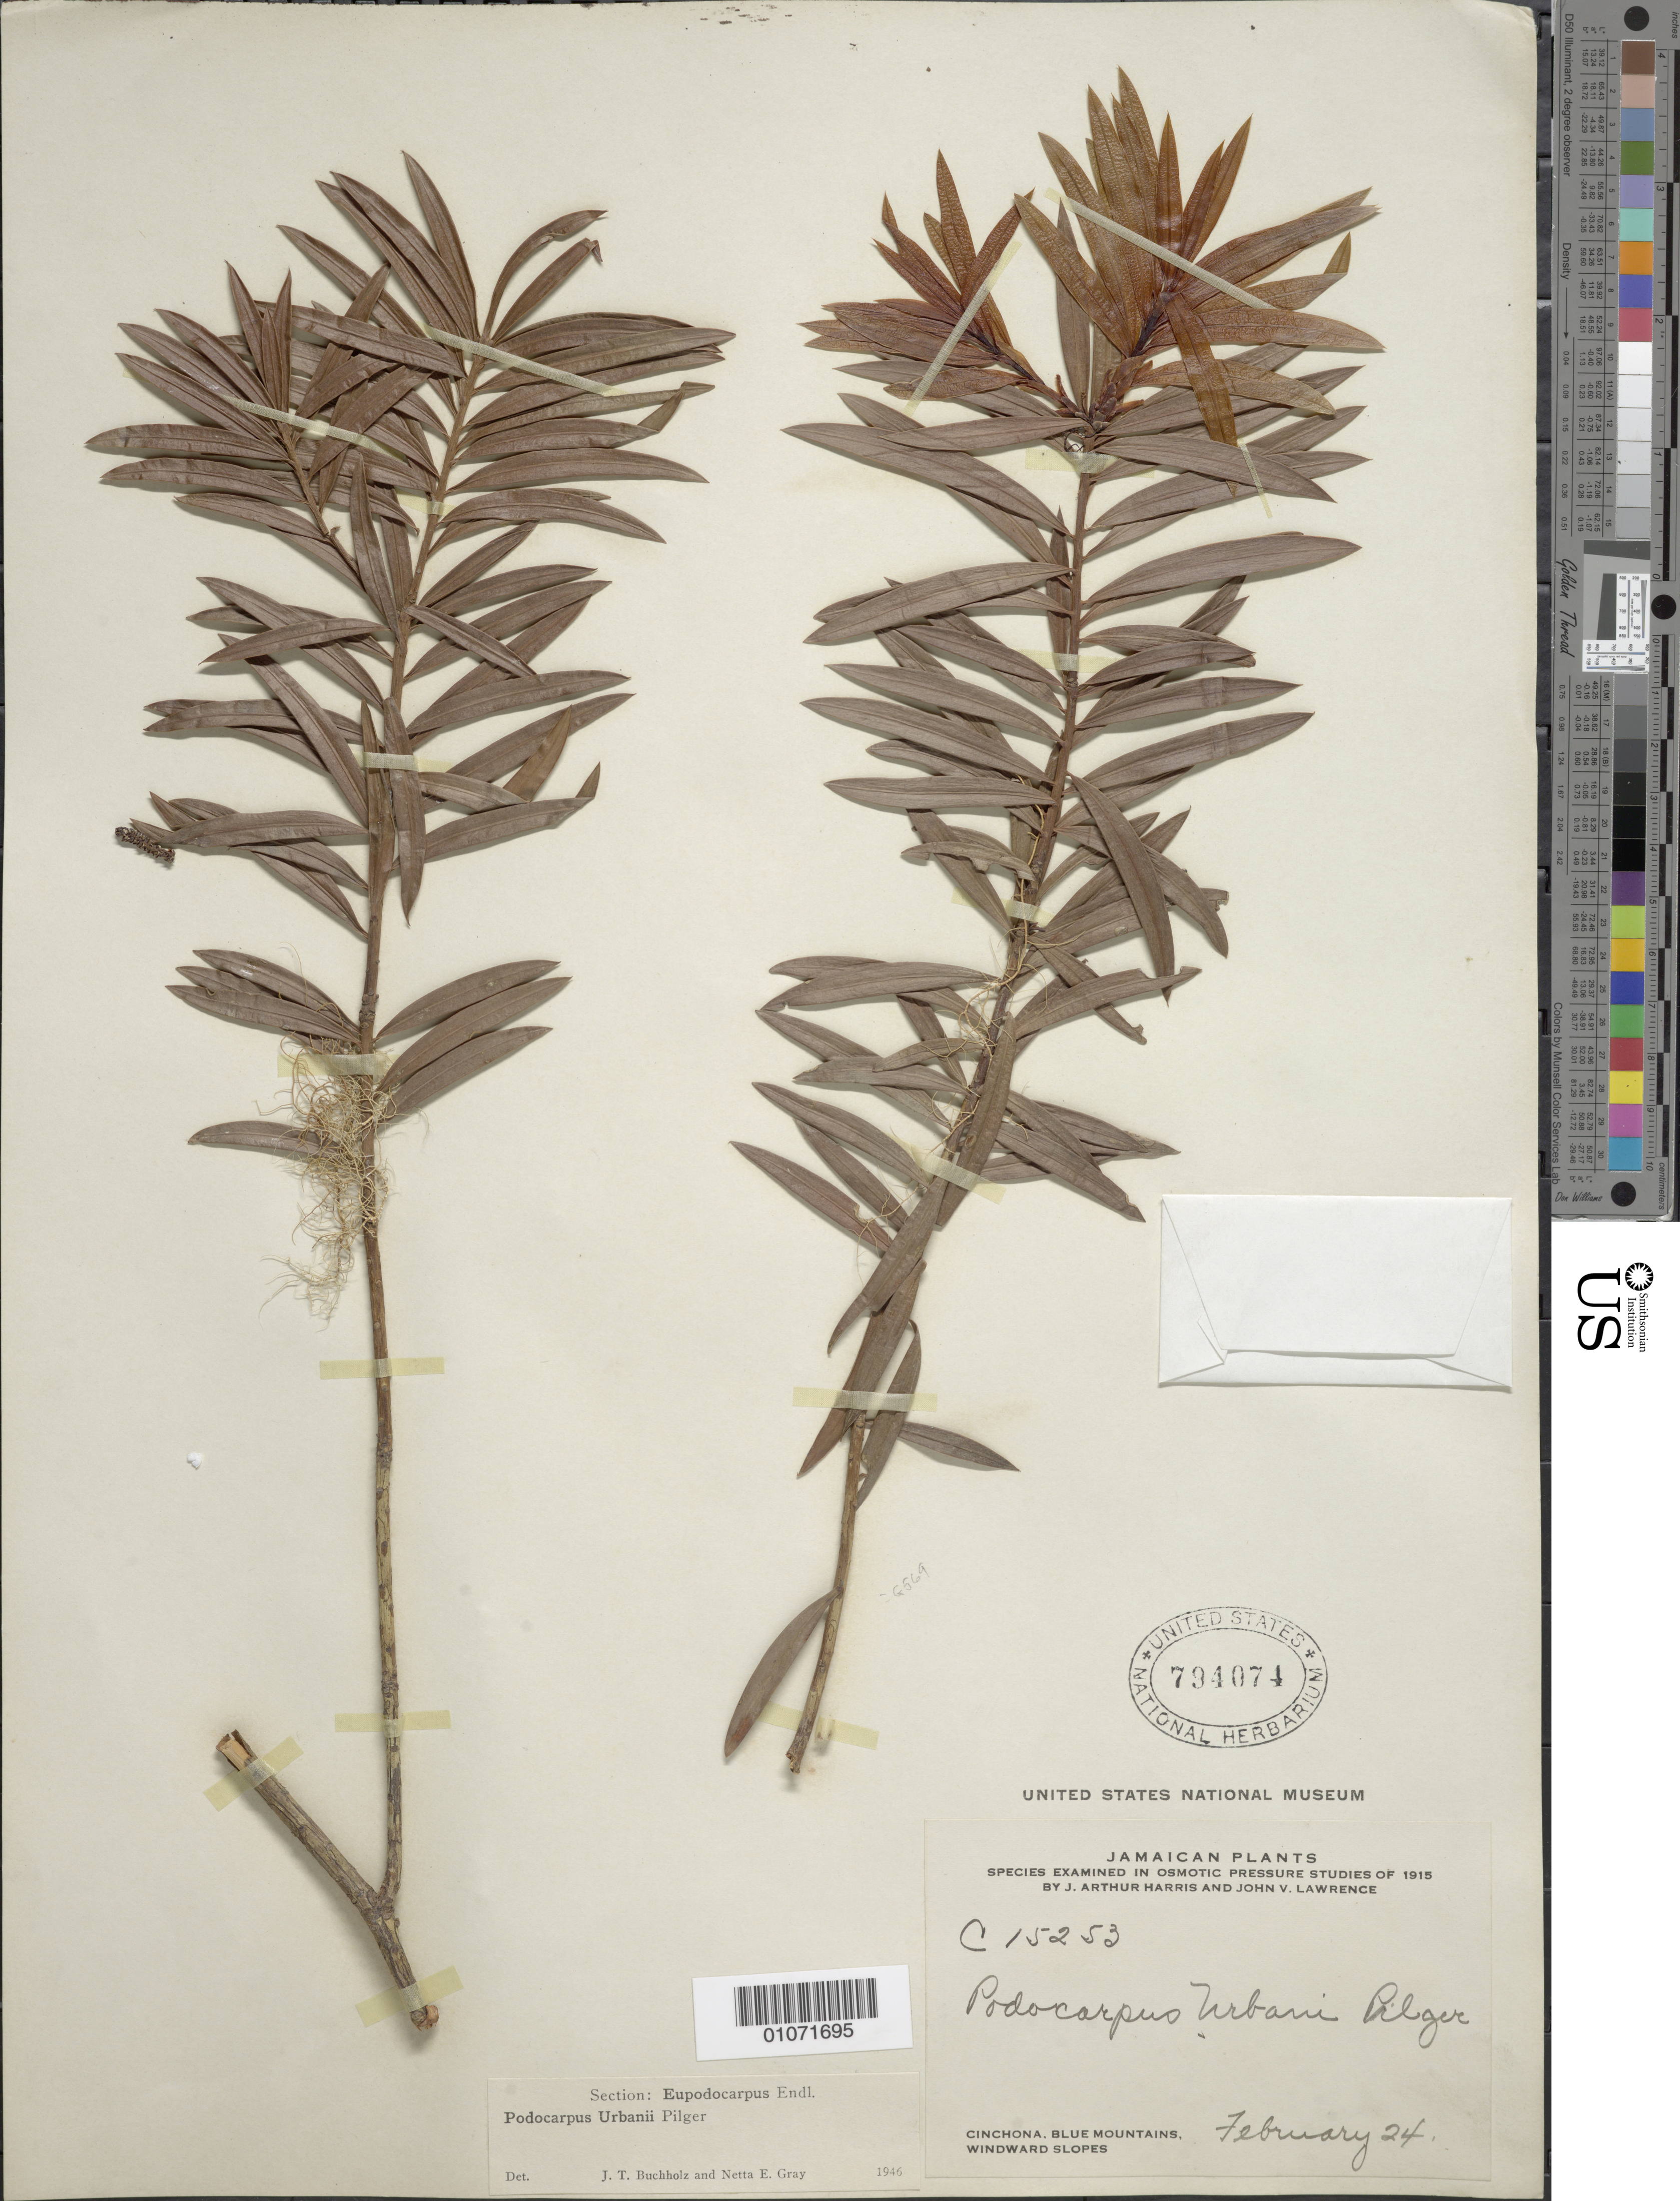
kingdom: Plantae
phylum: Tracheophyta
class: Pinopsida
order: Pinales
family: Podocarpaceae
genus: Podocarpus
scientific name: Podocarpus urbani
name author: Pilg.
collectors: J. A. Harris & J. Lawrence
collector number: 15253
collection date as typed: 24 Feb 1918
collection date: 1918-02-24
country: Jamaica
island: Jamaica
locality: Cinchona, Blue Mountains. Windward slopes.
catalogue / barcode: US 734074